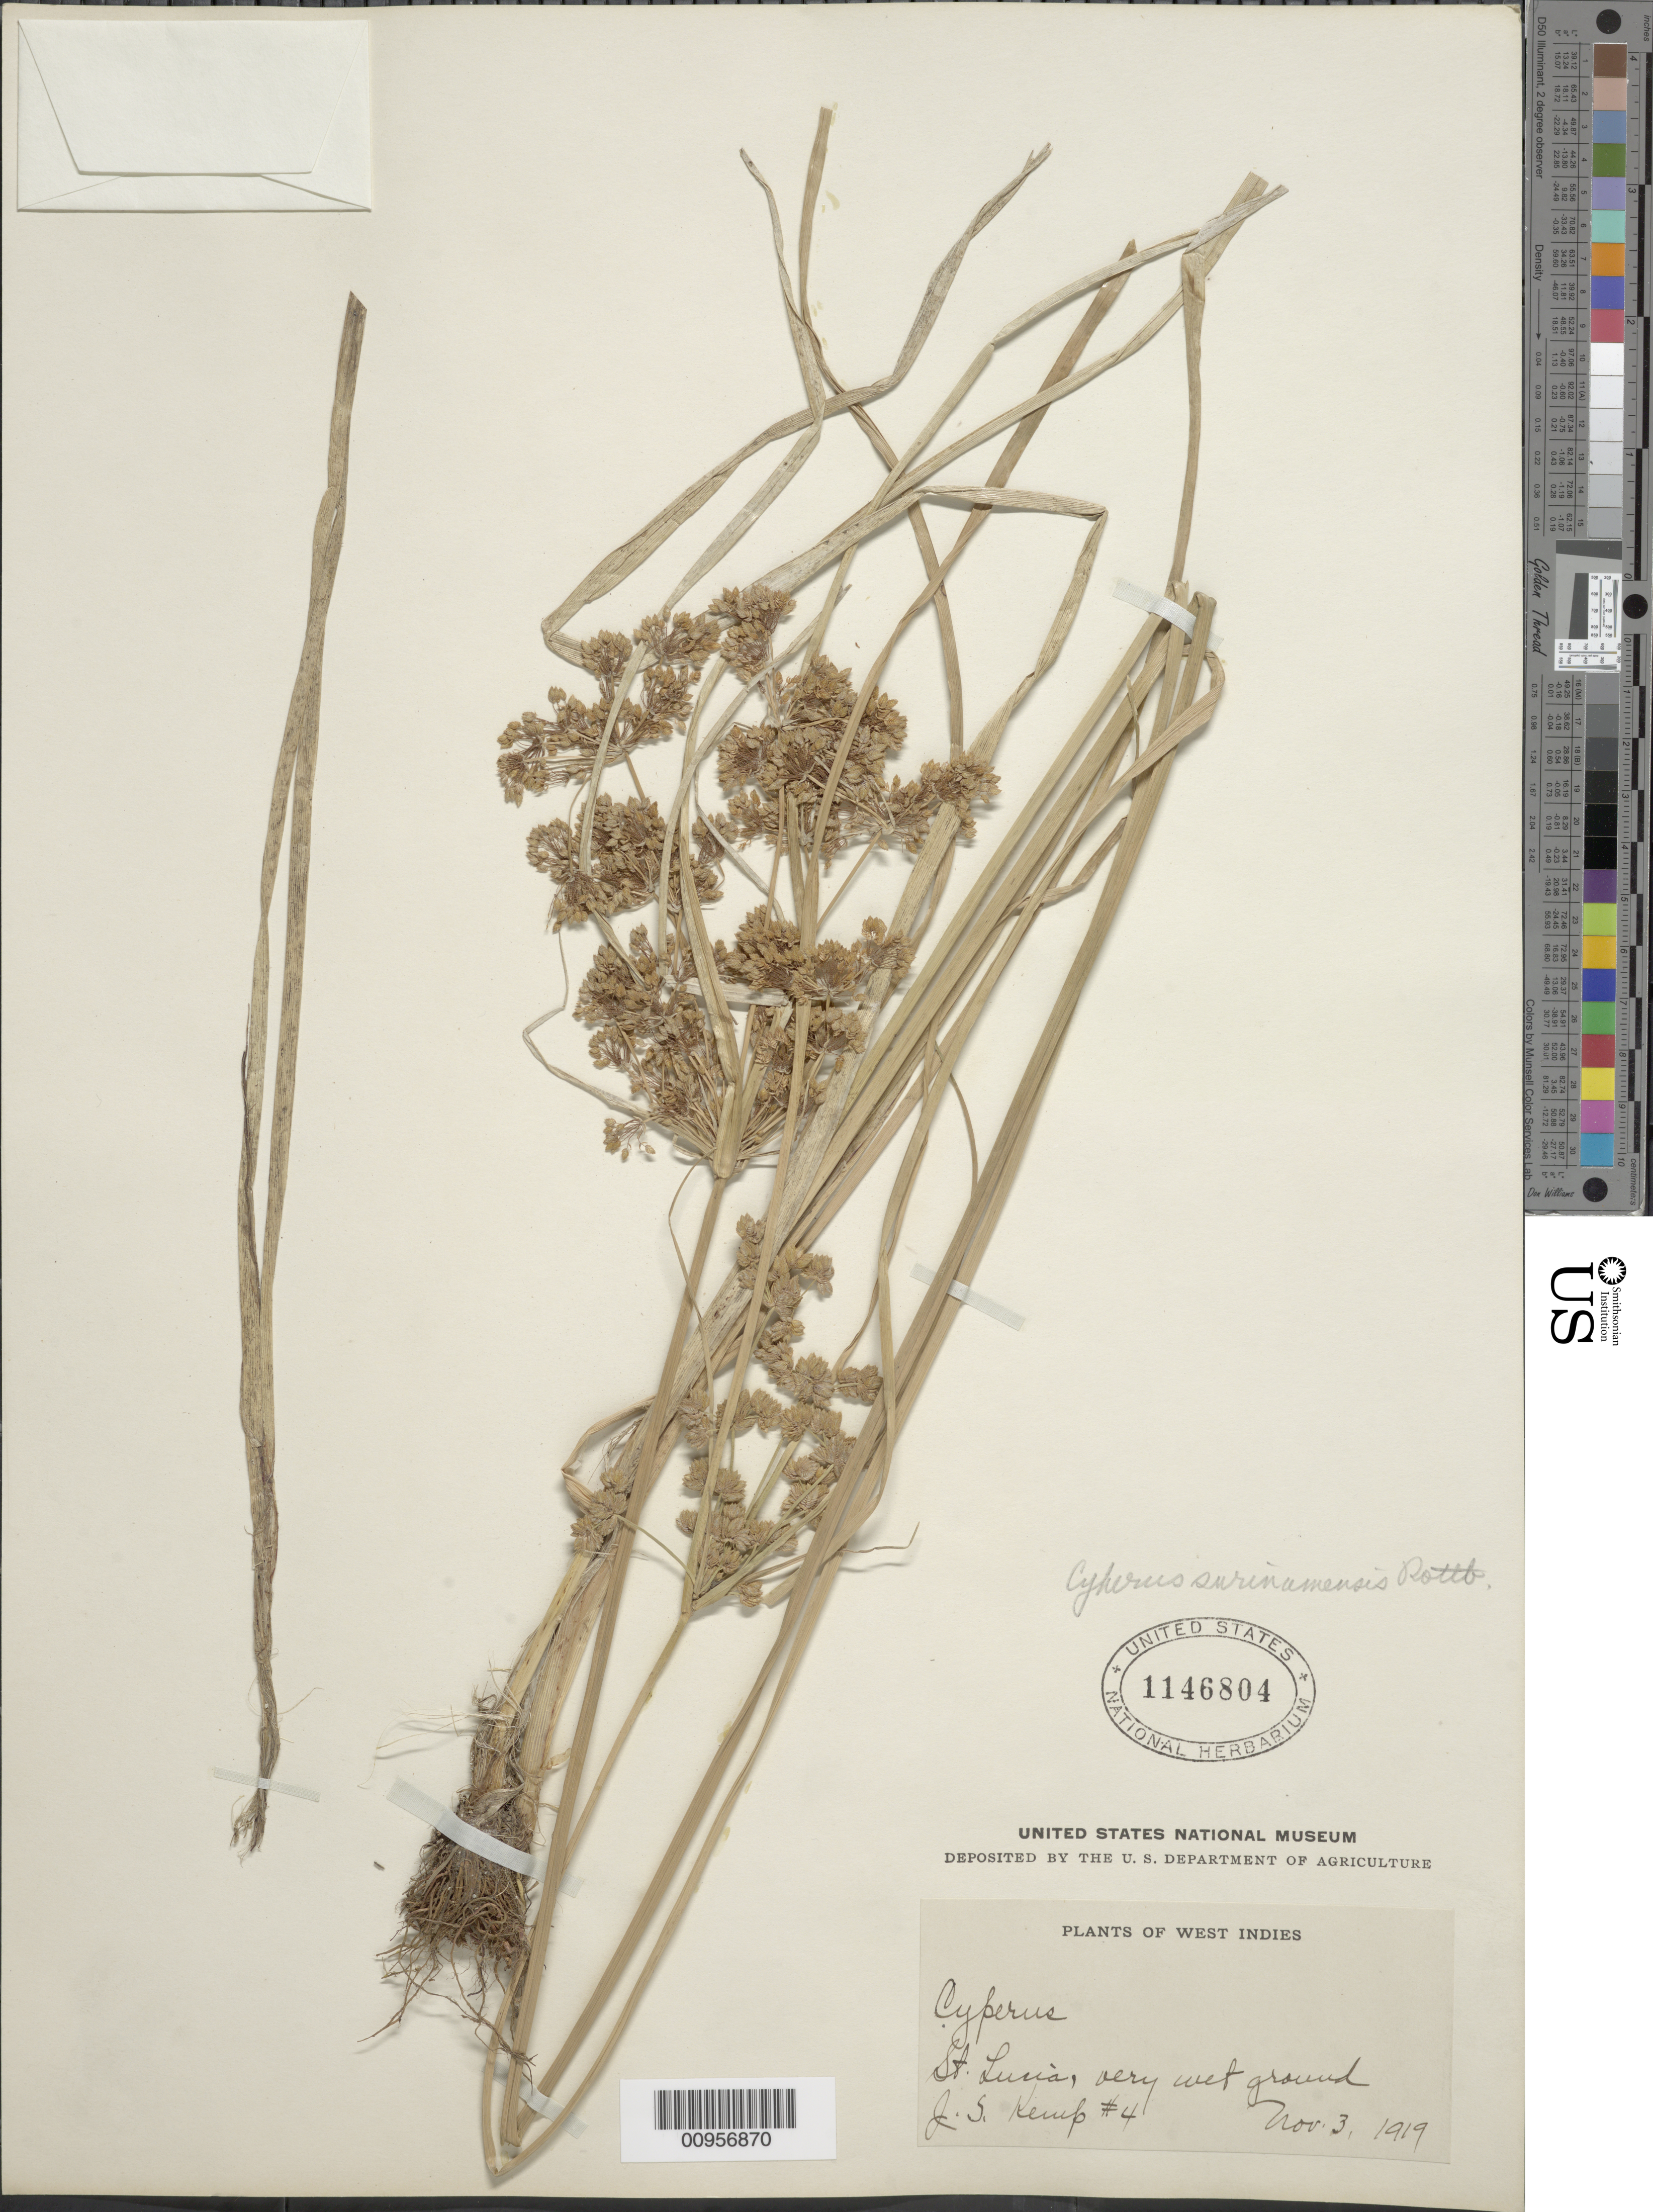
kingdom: Plantae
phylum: Tracheophyta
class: Liliopsida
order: Poales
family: Cyperaceae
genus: Cyperus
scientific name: Cyperus surinamensis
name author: Rottb.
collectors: J. Kemp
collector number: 4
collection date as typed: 03 Nov 1919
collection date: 1919-11-03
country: St. Lucia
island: St. Lucia I.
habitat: Very wet ground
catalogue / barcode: US 1146804